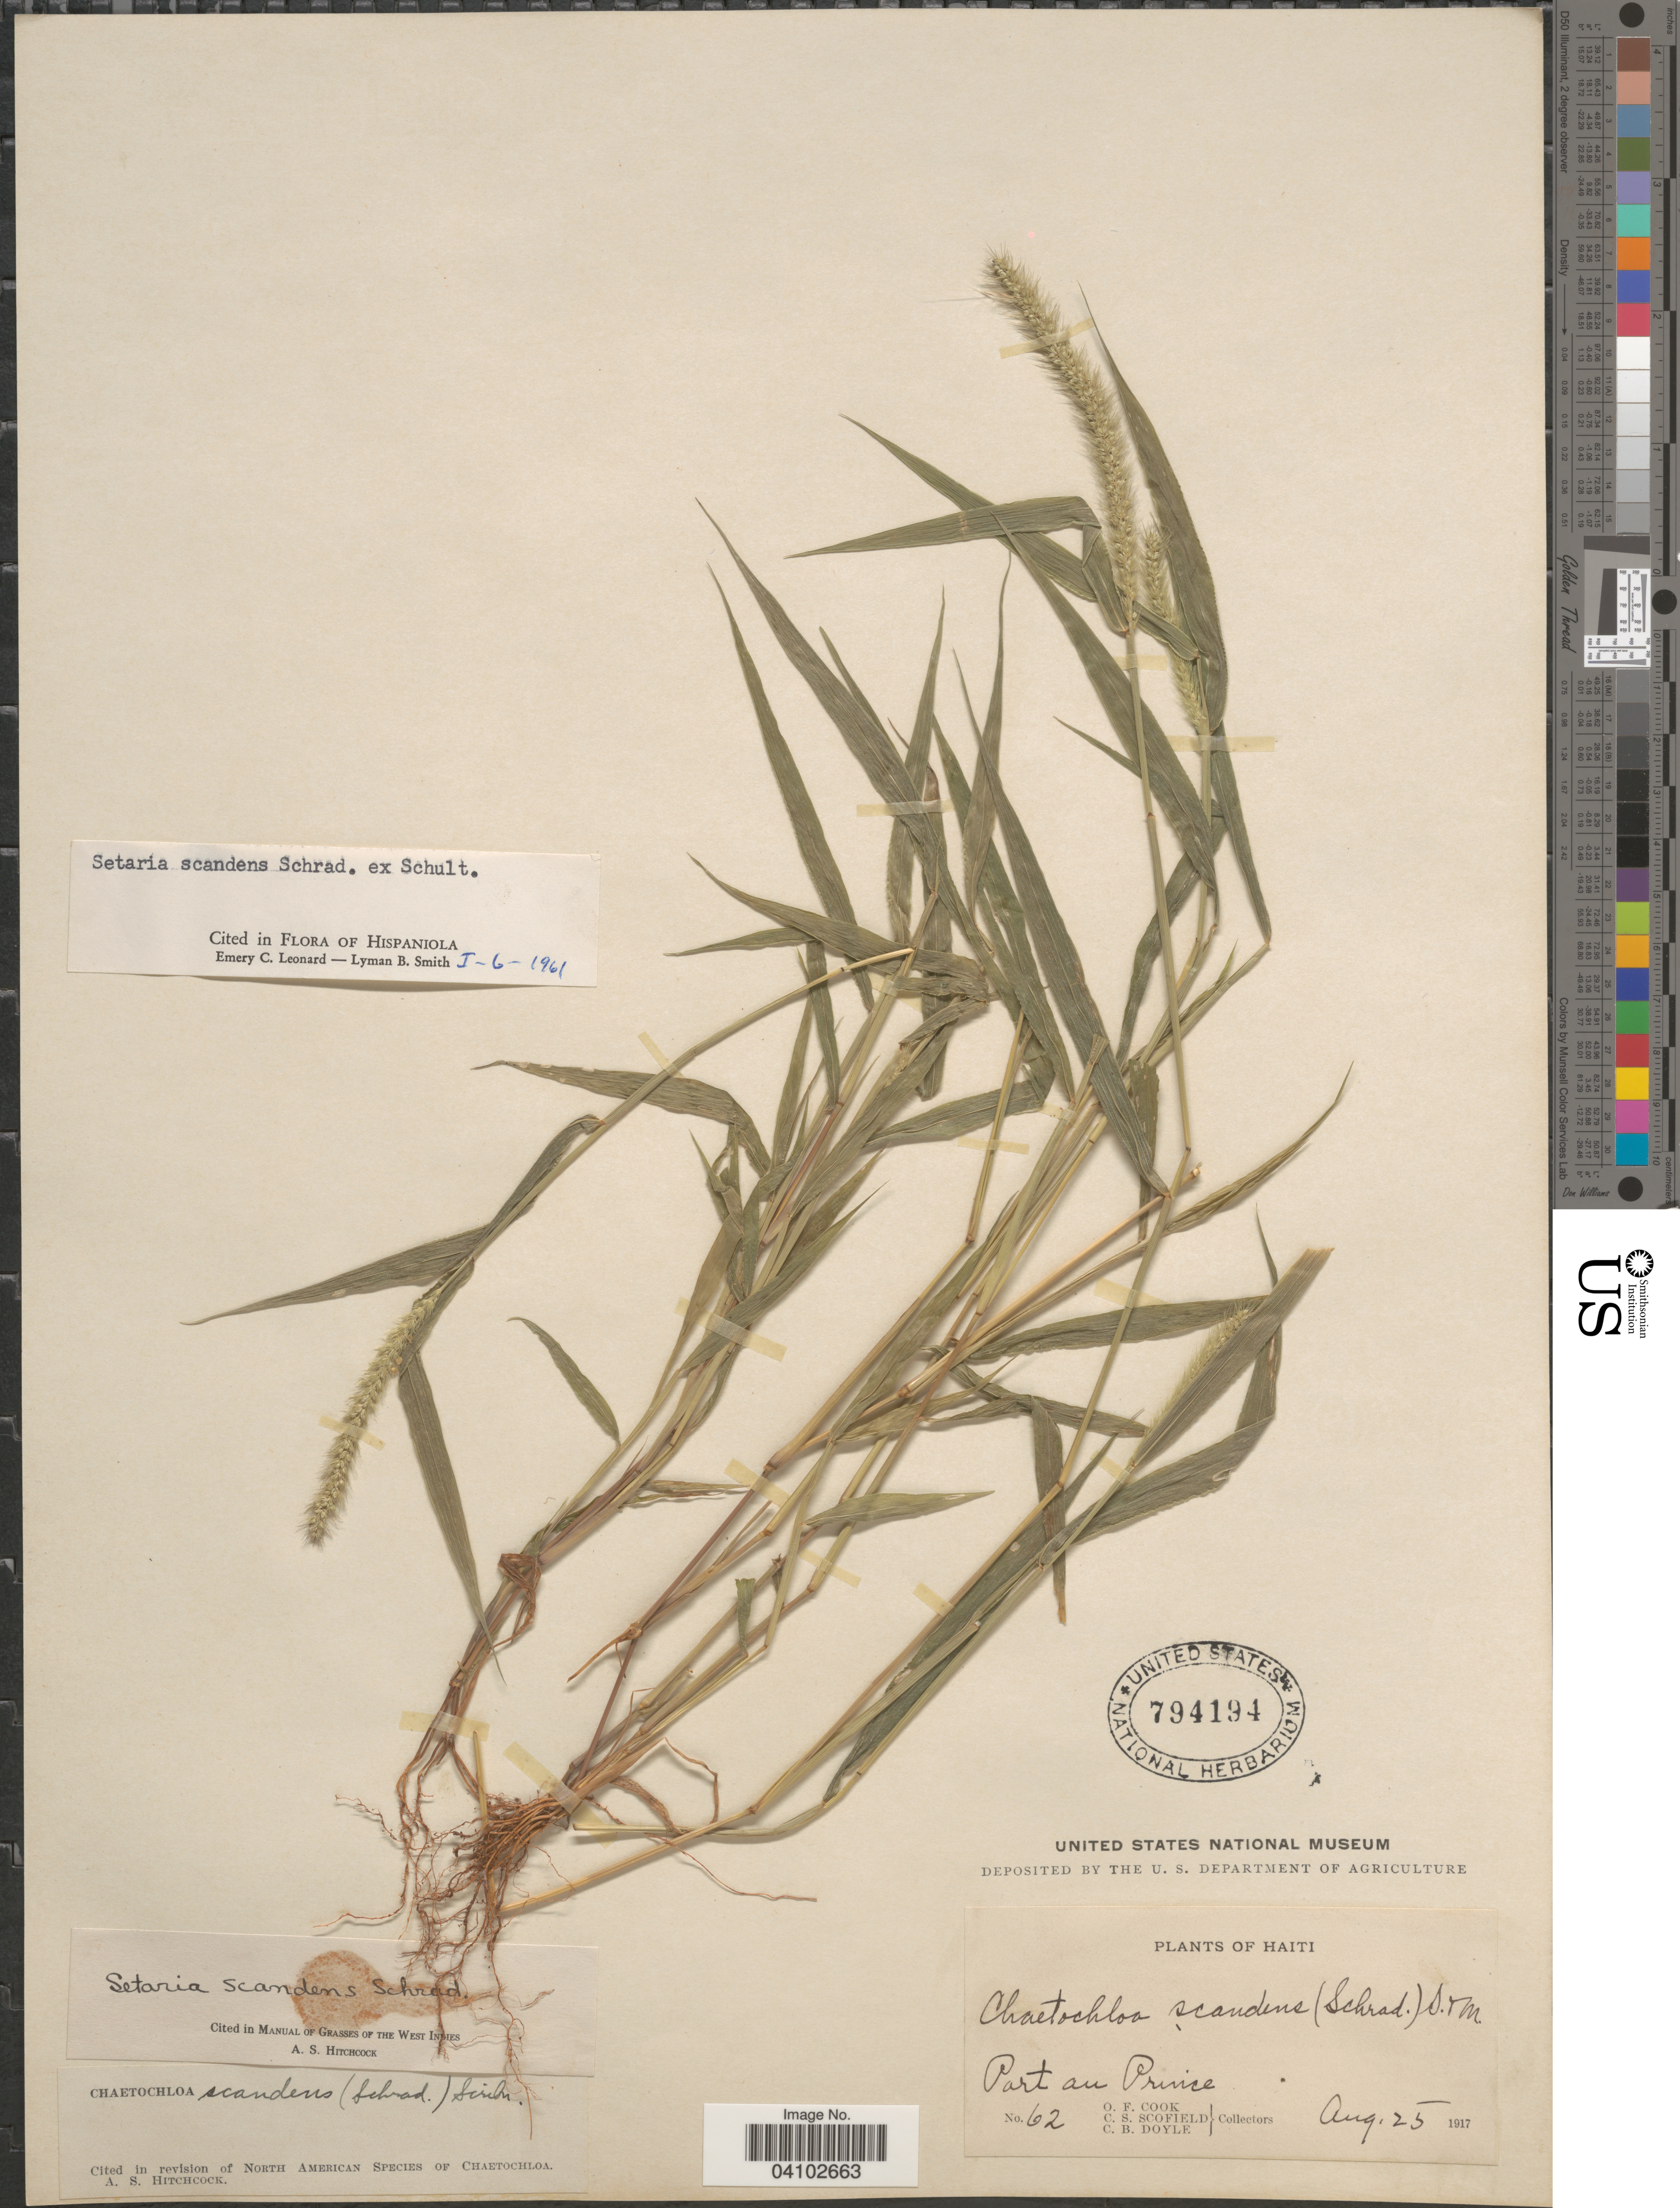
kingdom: Plantae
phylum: Tracheophyta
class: Liliopsida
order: Poales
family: Poaceae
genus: Setaria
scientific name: Setaria scandens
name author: Schrad.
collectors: O. F. Cook, C. Scofield & C. Doyle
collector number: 62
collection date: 1917-08-25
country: Haiti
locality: Port au Prince.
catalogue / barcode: US 794194